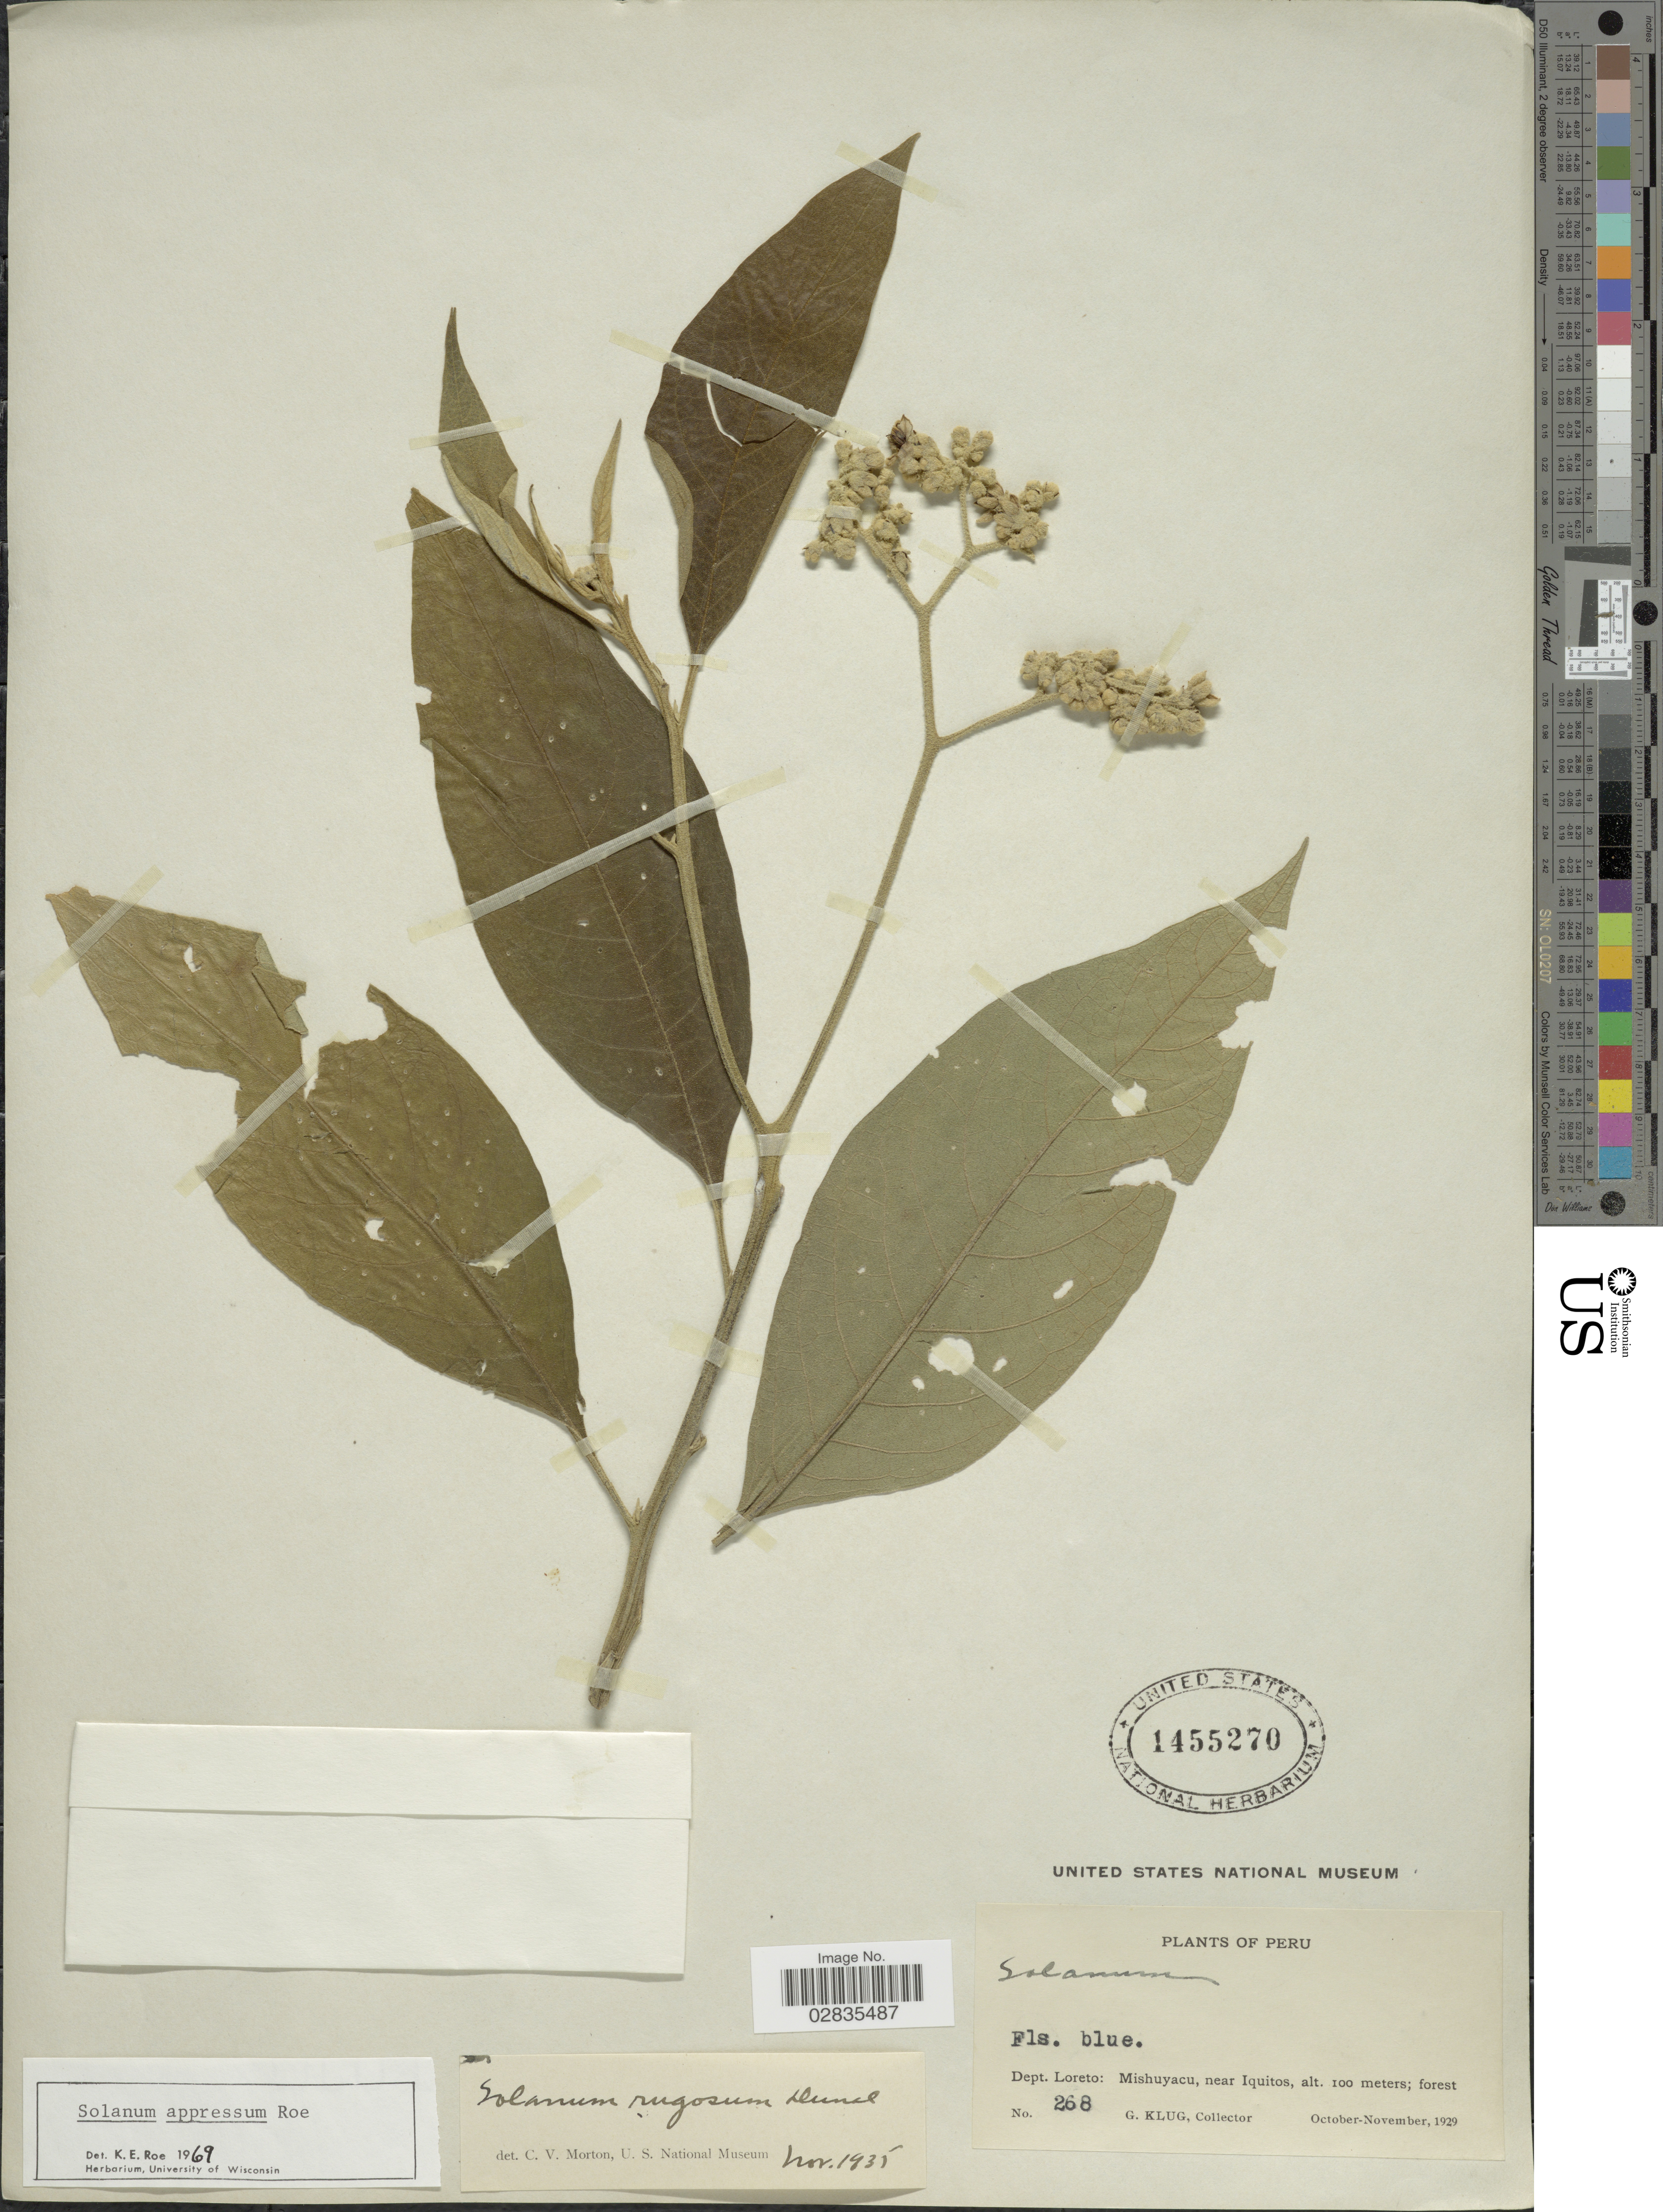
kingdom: Plantae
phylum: Tracheophyta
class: Magnoliopsida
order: Solanales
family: Solanaceae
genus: Solanum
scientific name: Solanum appressum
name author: K.E. Roe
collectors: G. Klug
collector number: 268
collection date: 1929-10/1929-11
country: Peru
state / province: Loreto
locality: Dept. Loreto: Mishuyacu, near Iquitos.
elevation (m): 100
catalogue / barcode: US 1455270